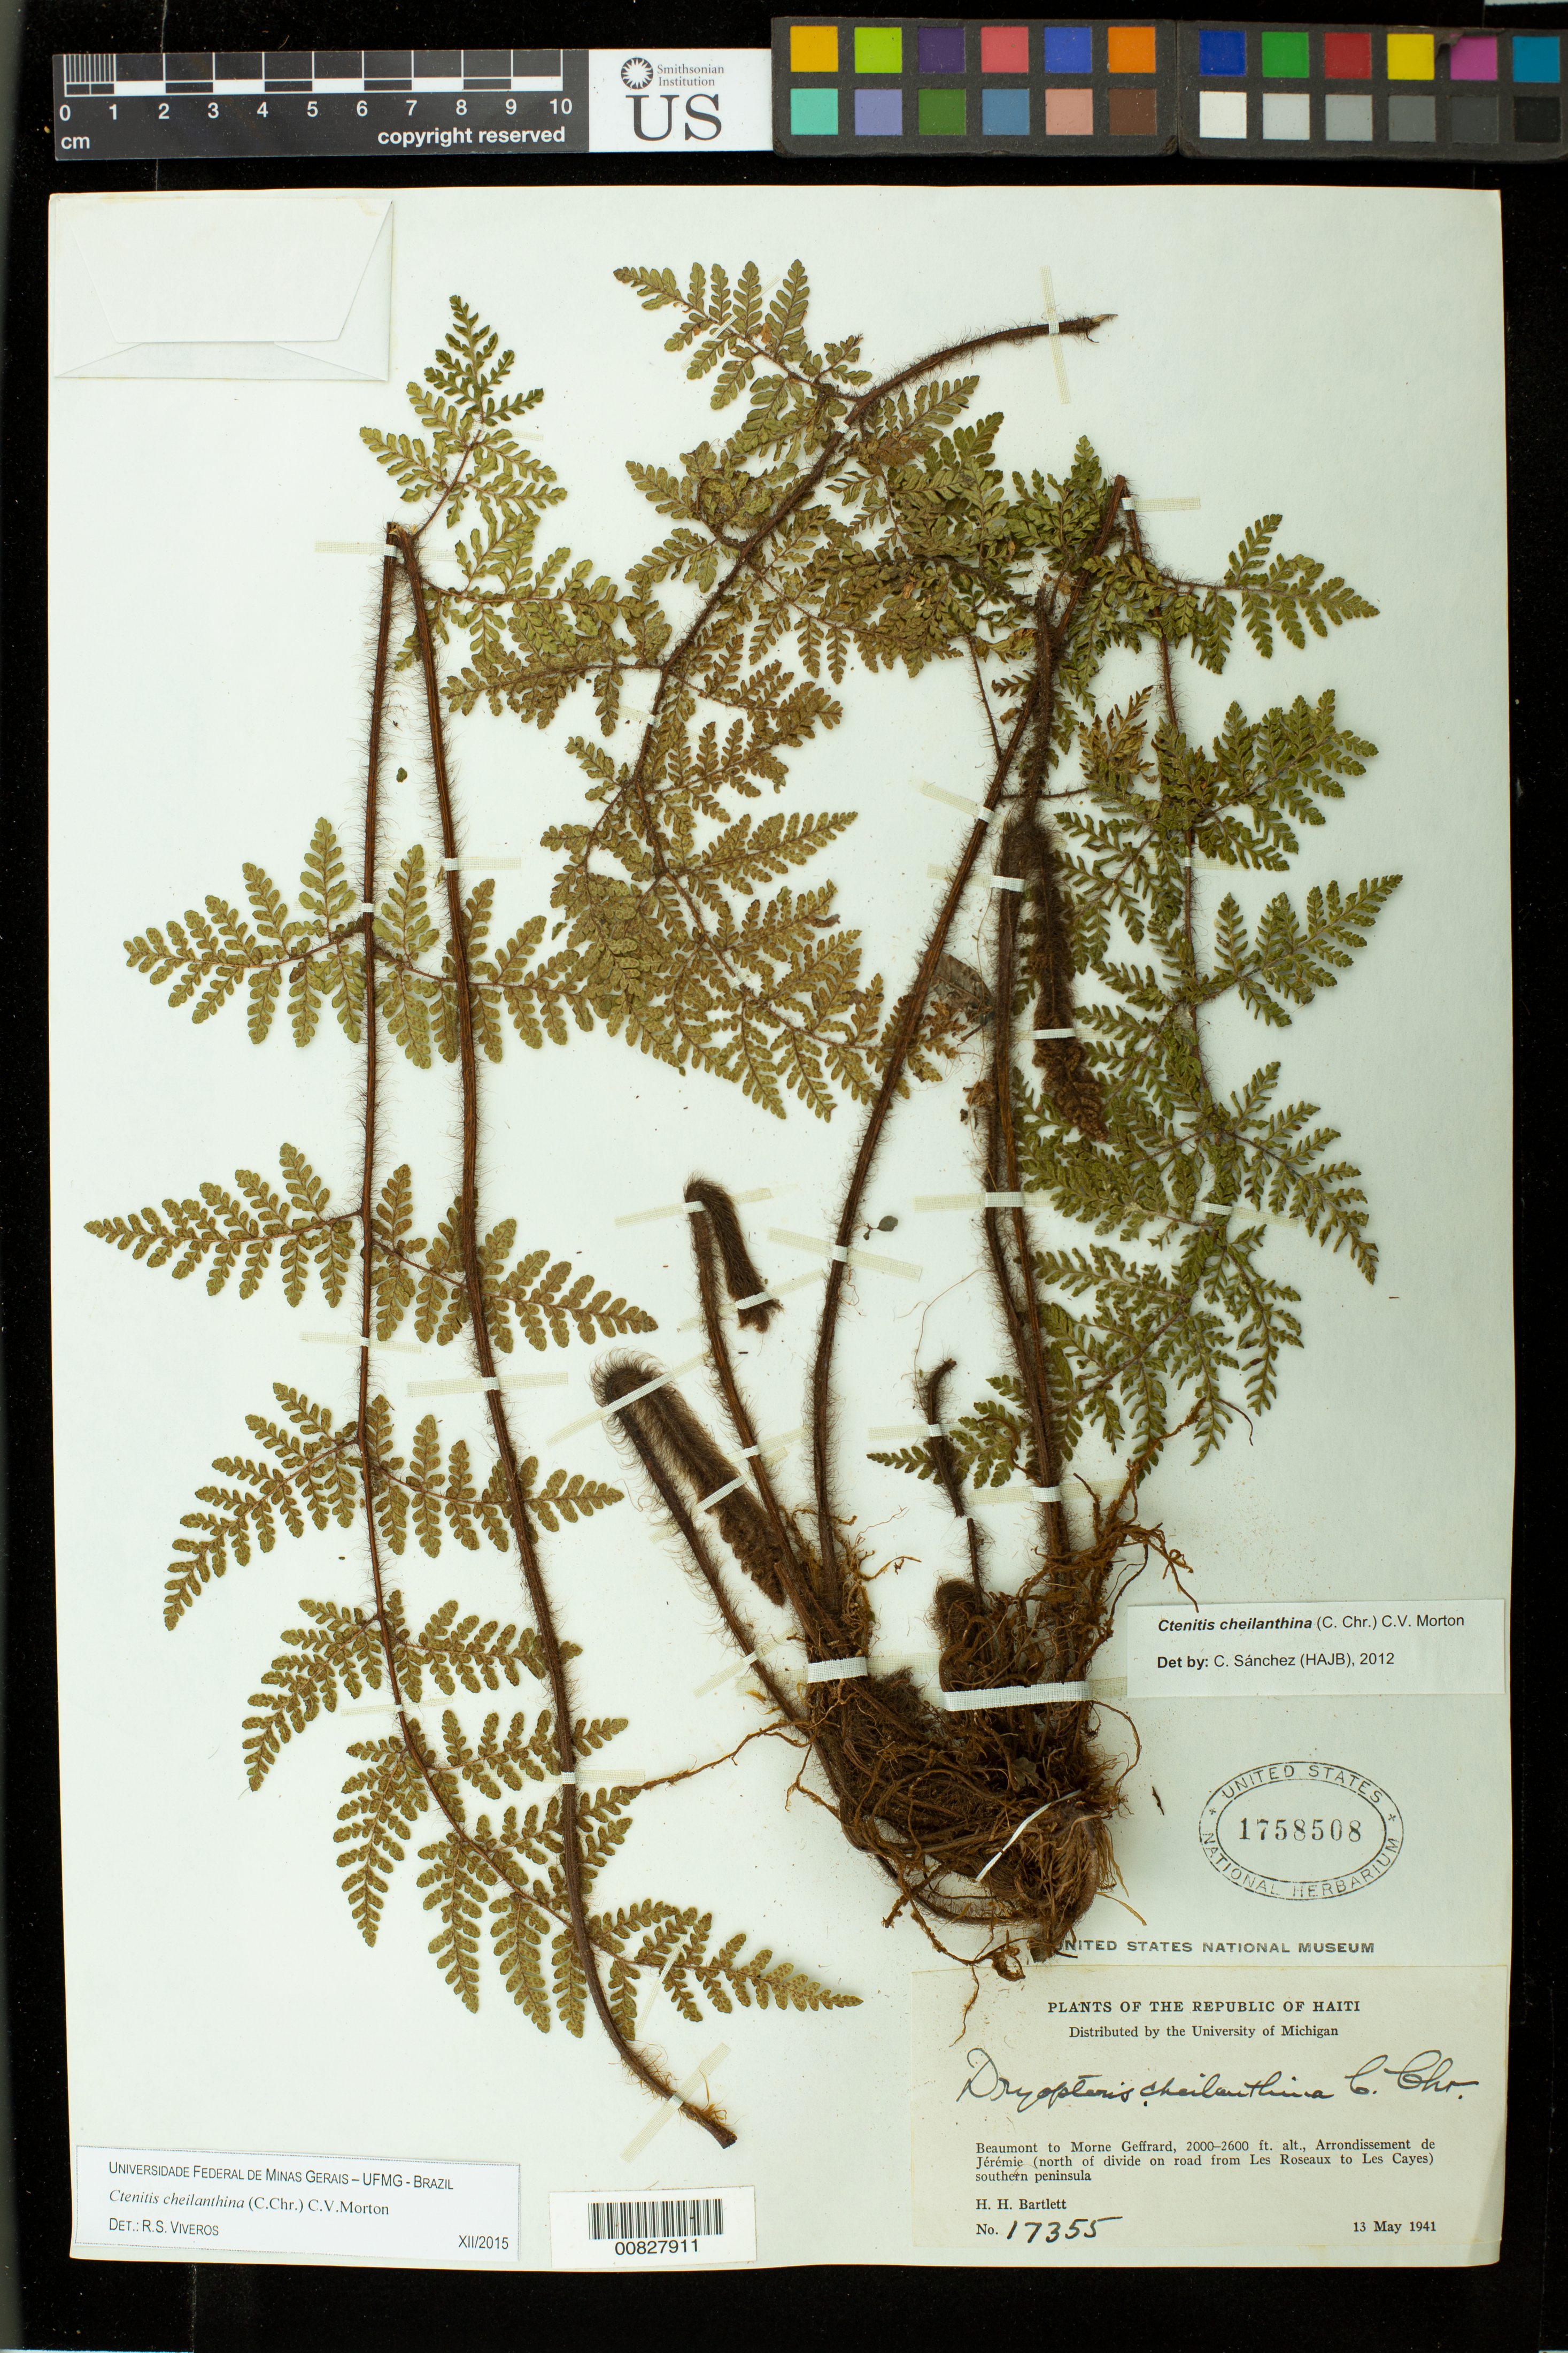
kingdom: Plantae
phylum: Tracheophyta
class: Polypodiopsida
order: Polypodiales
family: Dryopteridaceae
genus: Ctenitis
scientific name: Ctenitis cheilanthina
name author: (C. Chr.) C.V. Morton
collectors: H. H. Bartlett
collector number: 17355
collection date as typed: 13 May 1941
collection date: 1941-05-13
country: Haiti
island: Hispaniola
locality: Beaumont to Morne Geffrard, arrondissement de Jérémie, N of divide on road from Les Roseaux to Les Cayes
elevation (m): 610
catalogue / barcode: US 1758508